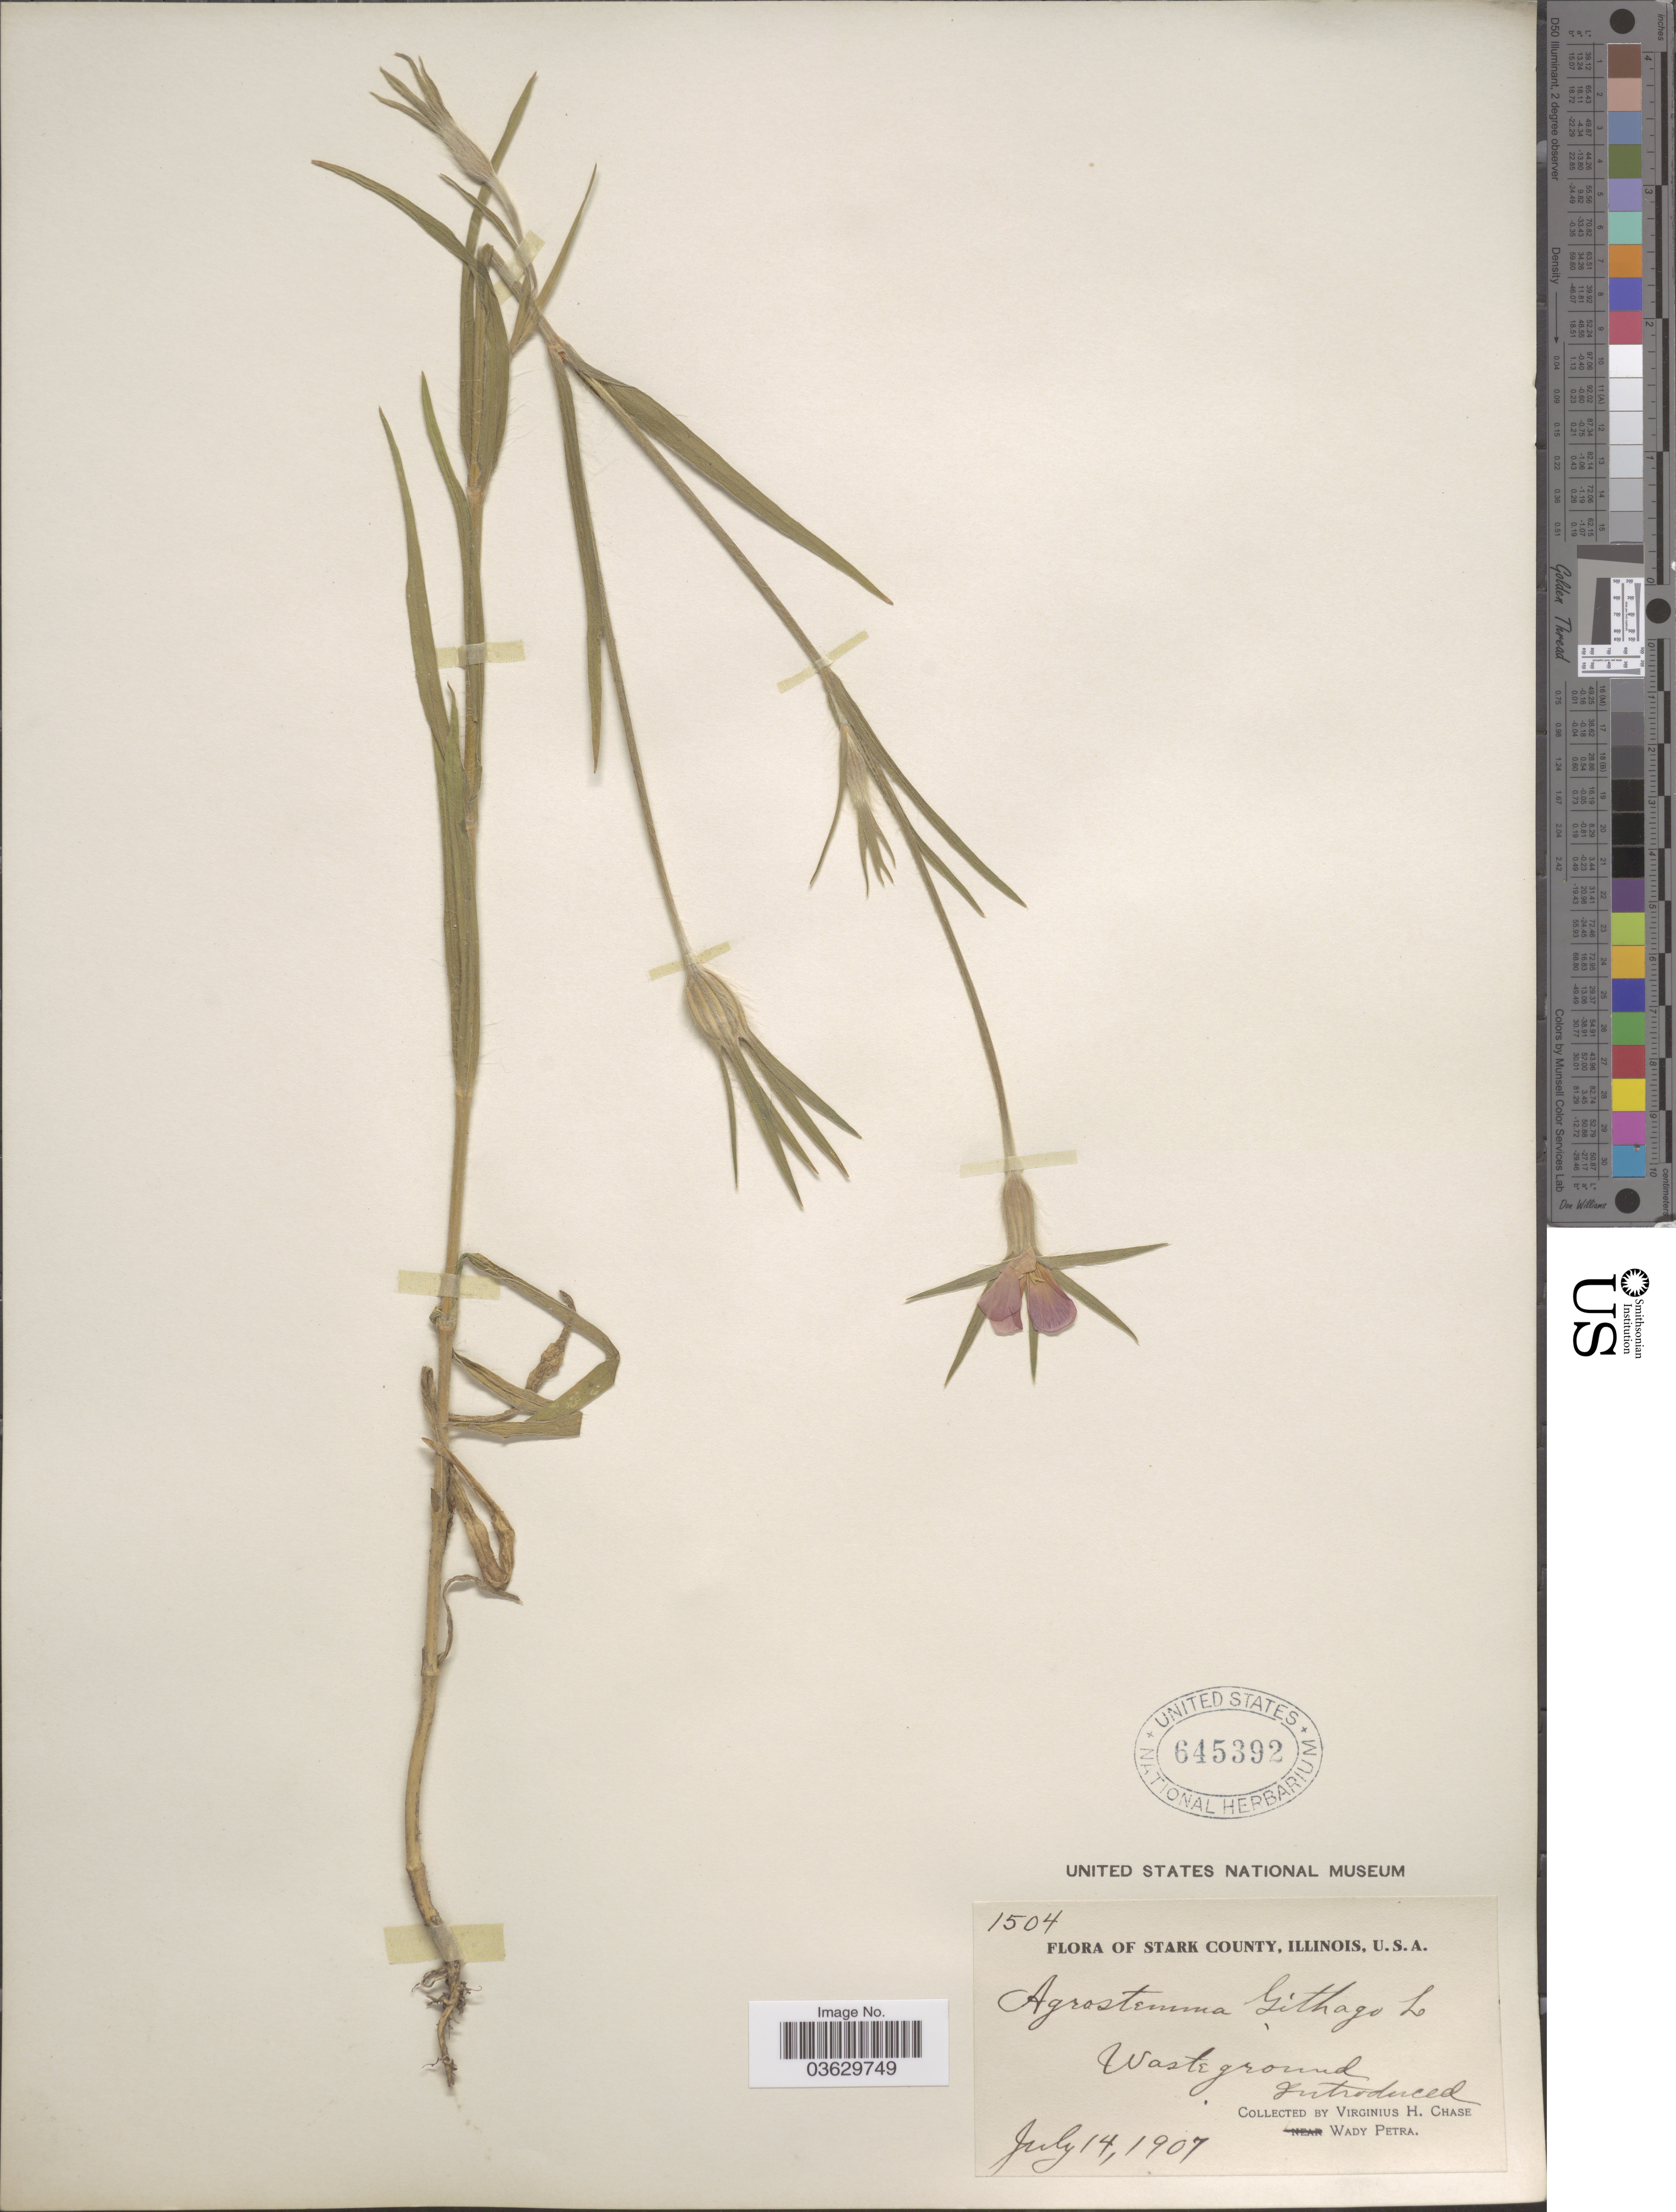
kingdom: Plantae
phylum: Tracheophyta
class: Magnoliopsida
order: Caryophyllales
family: Caryophyllaceae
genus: Agrostemma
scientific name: Agrostemma githago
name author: L.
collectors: V. H. Chase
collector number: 1504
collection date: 1907-07-14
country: United States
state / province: Illinois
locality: Stark County.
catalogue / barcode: US 645392